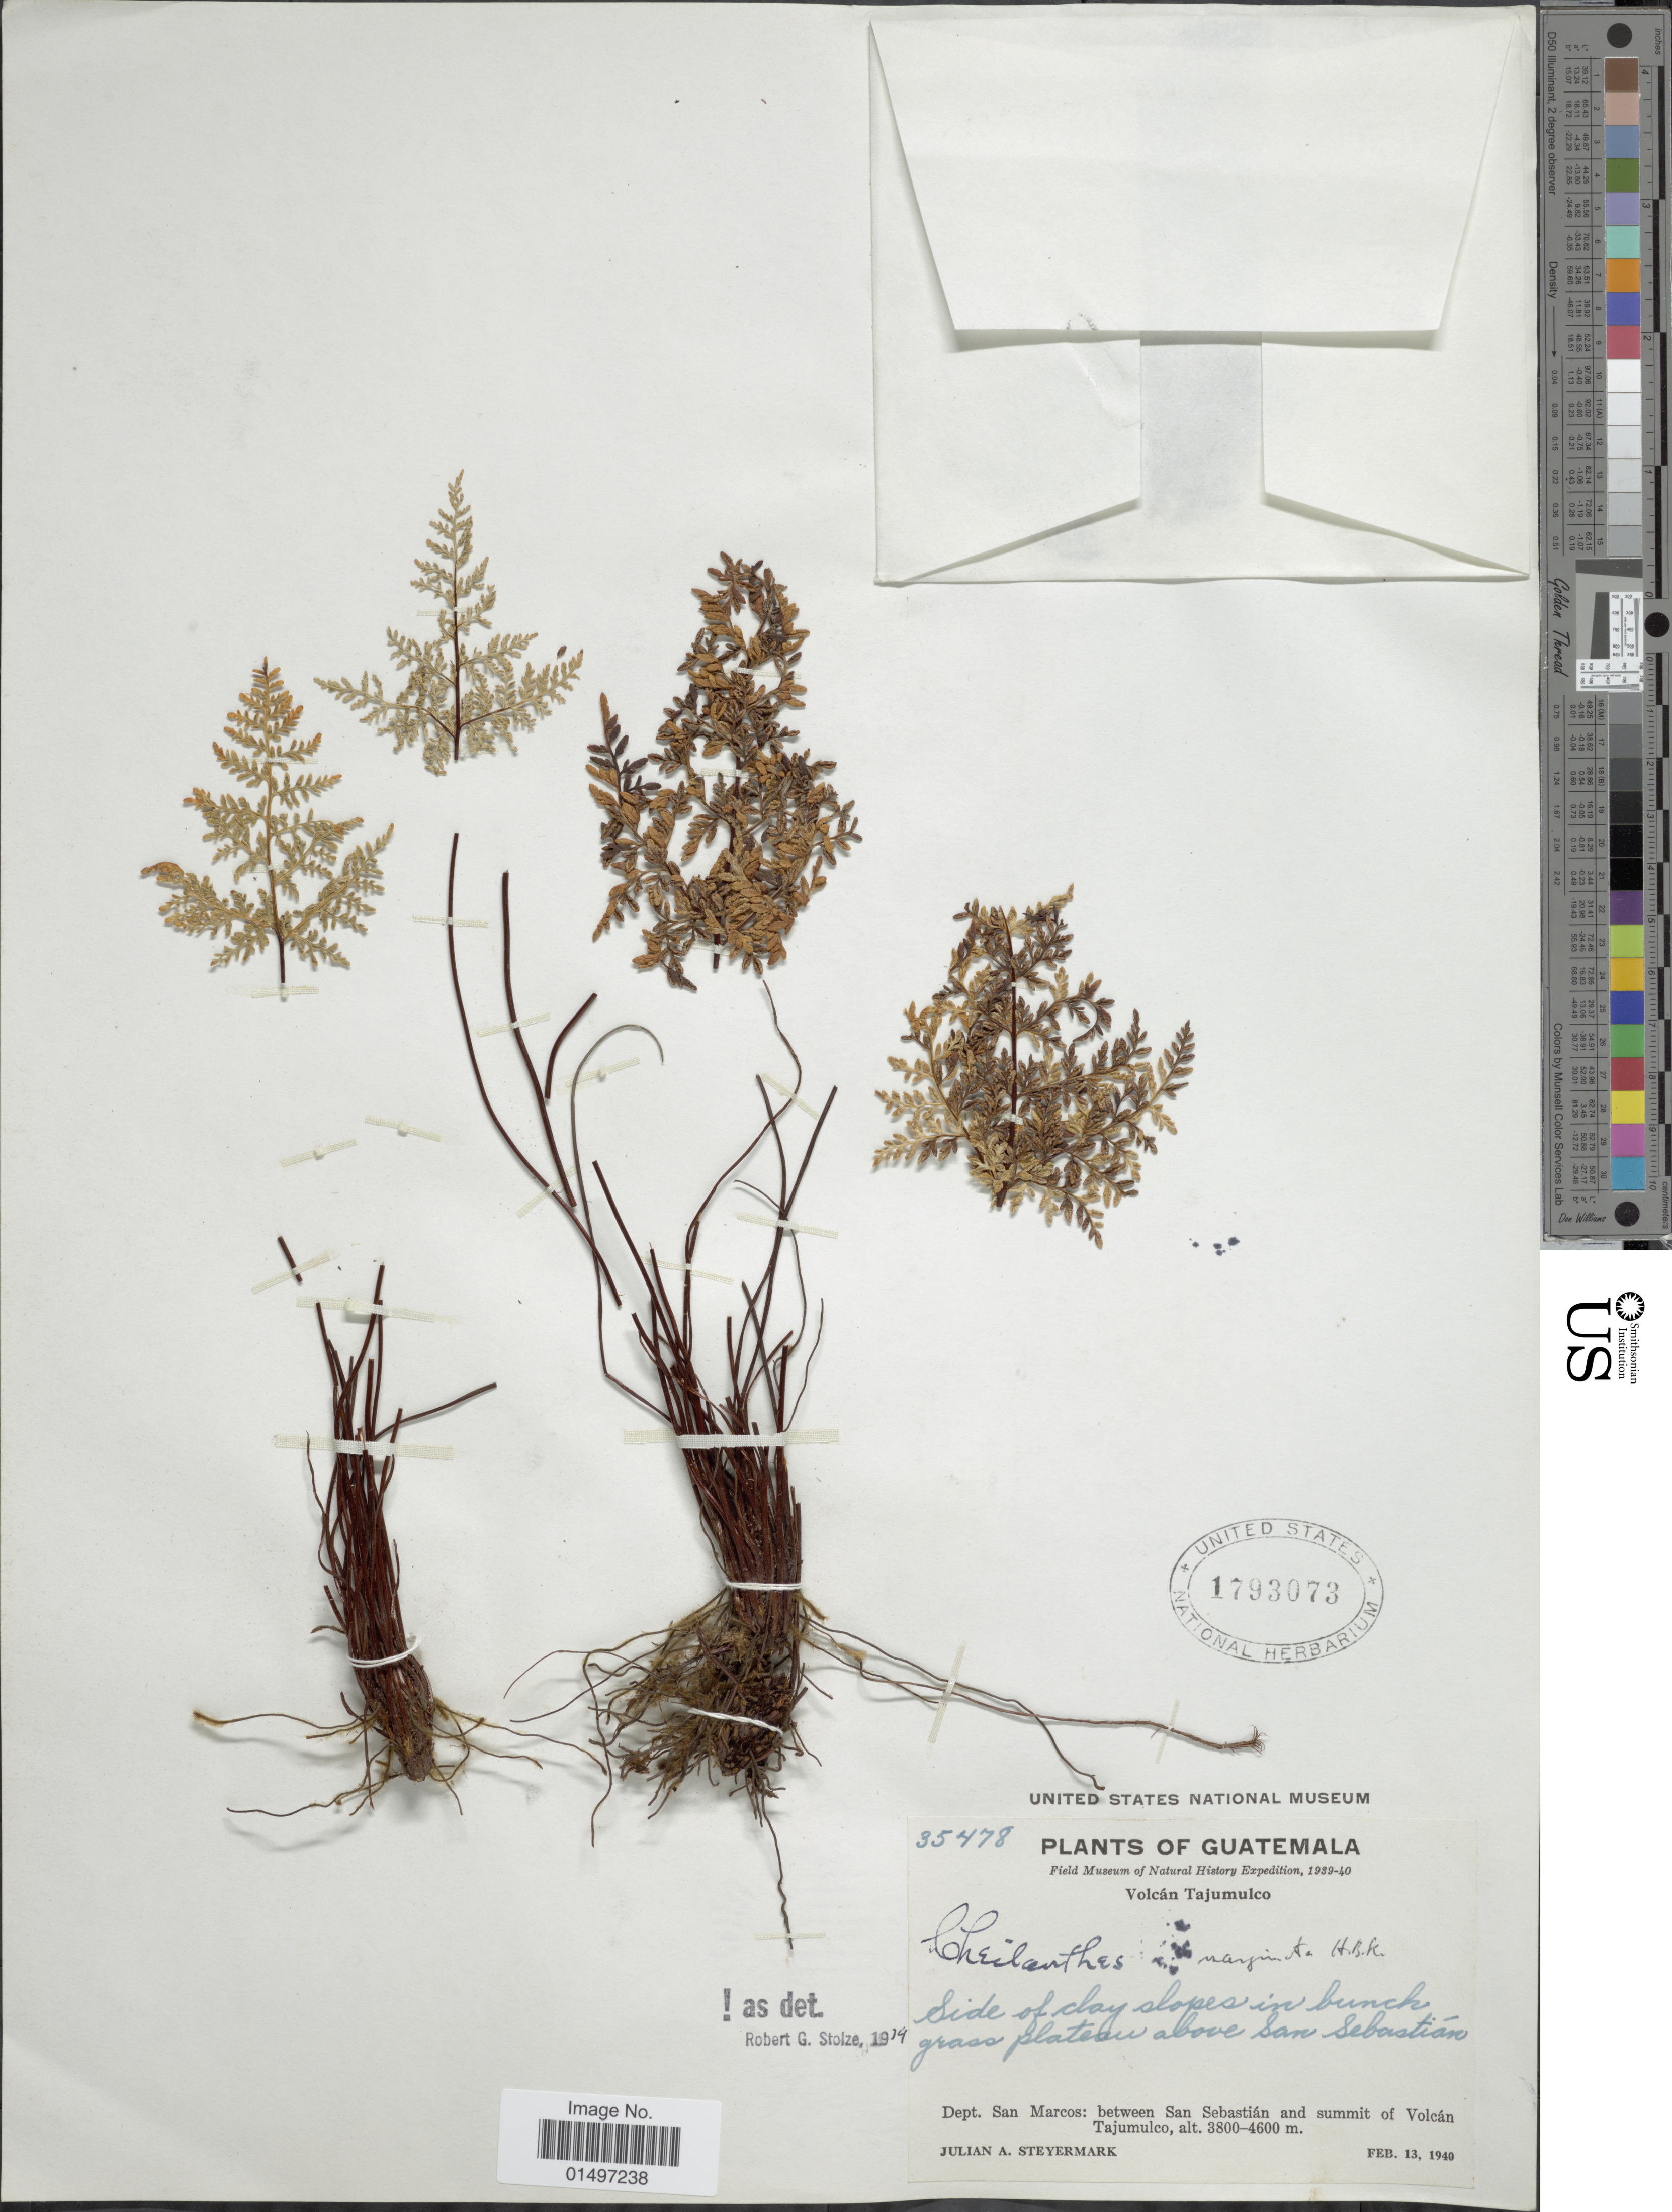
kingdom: Plantae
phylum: Tracheophyta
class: Polypodiopsida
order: Polypodiales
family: Pteridaceae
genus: Gaga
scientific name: Gaga marginata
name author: (Kunth) Fay W. Li & Windham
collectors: J. Steyermark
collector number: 35478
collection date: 1940-02-13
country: Guatemala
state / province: San Marcos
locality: Volcan Tajumulco. Dept. San Marcos: between San Sebastian and summit of Volcan Tajumulco.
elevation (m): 3800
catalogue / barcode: US 1793073